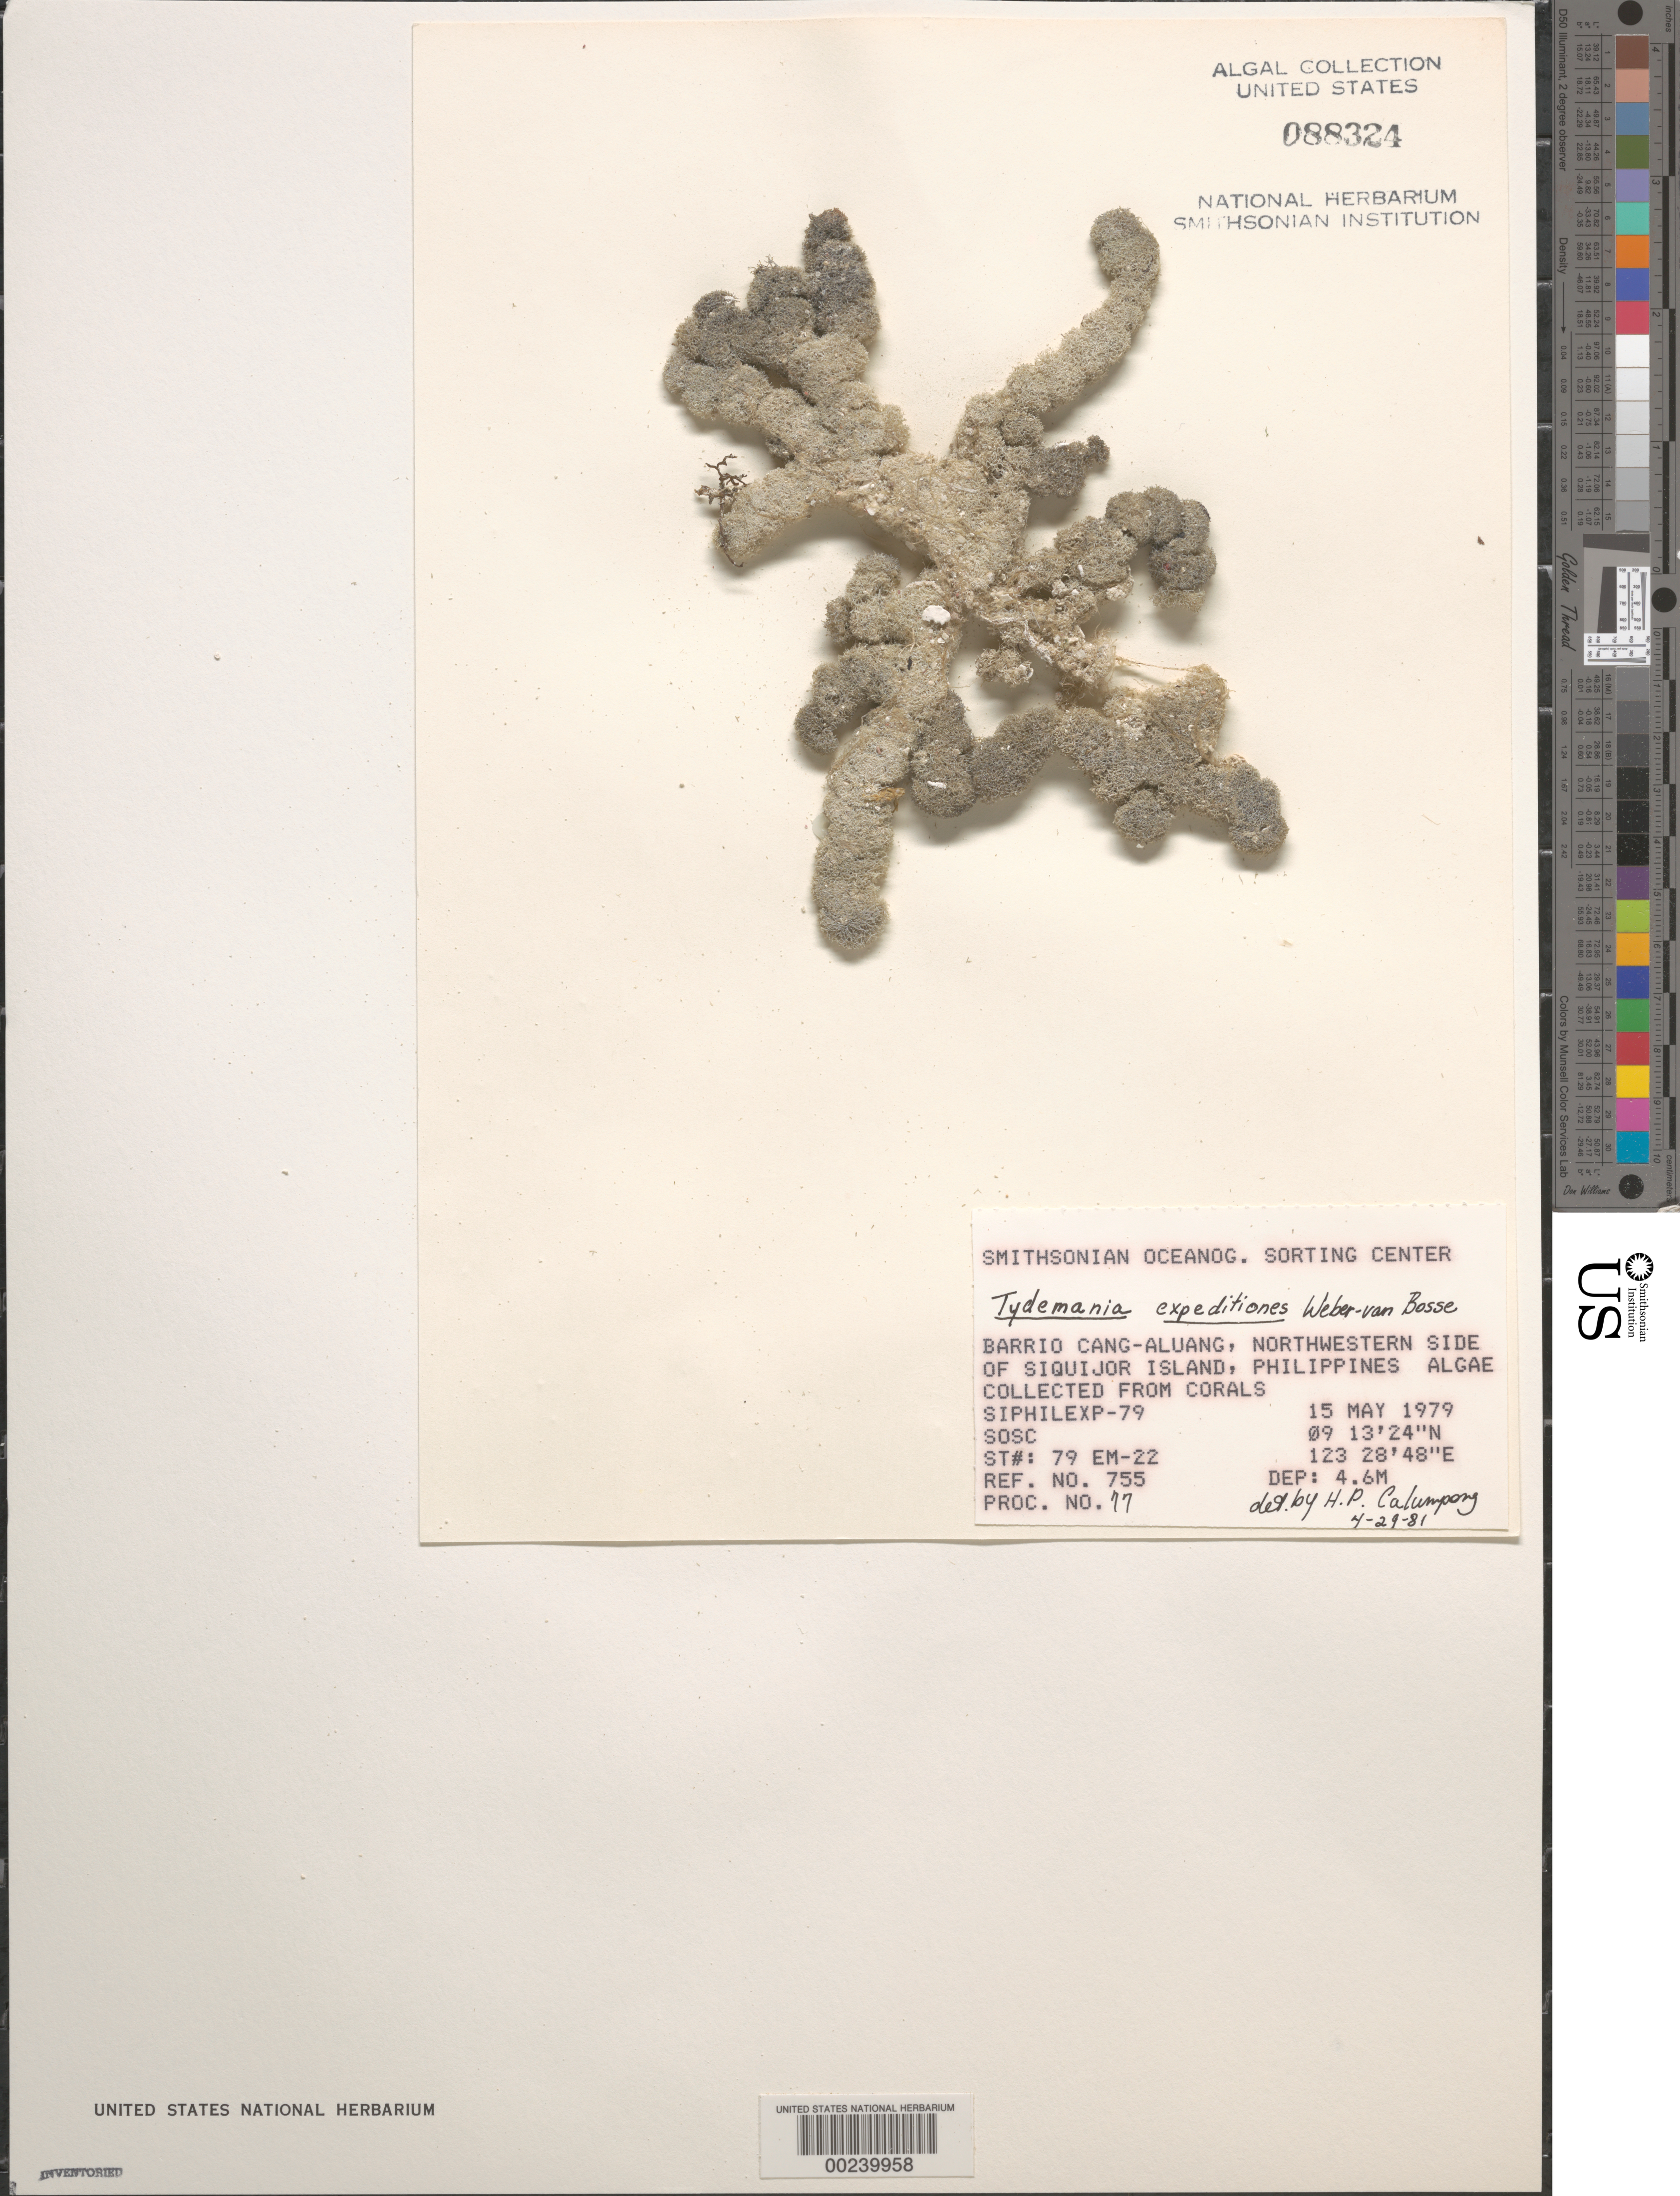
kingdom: Plantae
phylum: Chlorophyta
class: Ulvophyceae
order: Bryopsidales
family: Udoteaceae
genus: Tydemania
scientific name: Tydemania expeditionis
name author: Weber Bosse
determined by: Calumpong, H. P.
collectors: SOSC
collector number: Station 79 Em-22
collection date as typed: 15 May 1979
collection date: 1979-05-15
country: Philippines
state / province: Central Visayas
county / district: Siquijor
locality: Visayan, Barrio cang-aluang, siquijor island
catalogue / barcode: US 88324